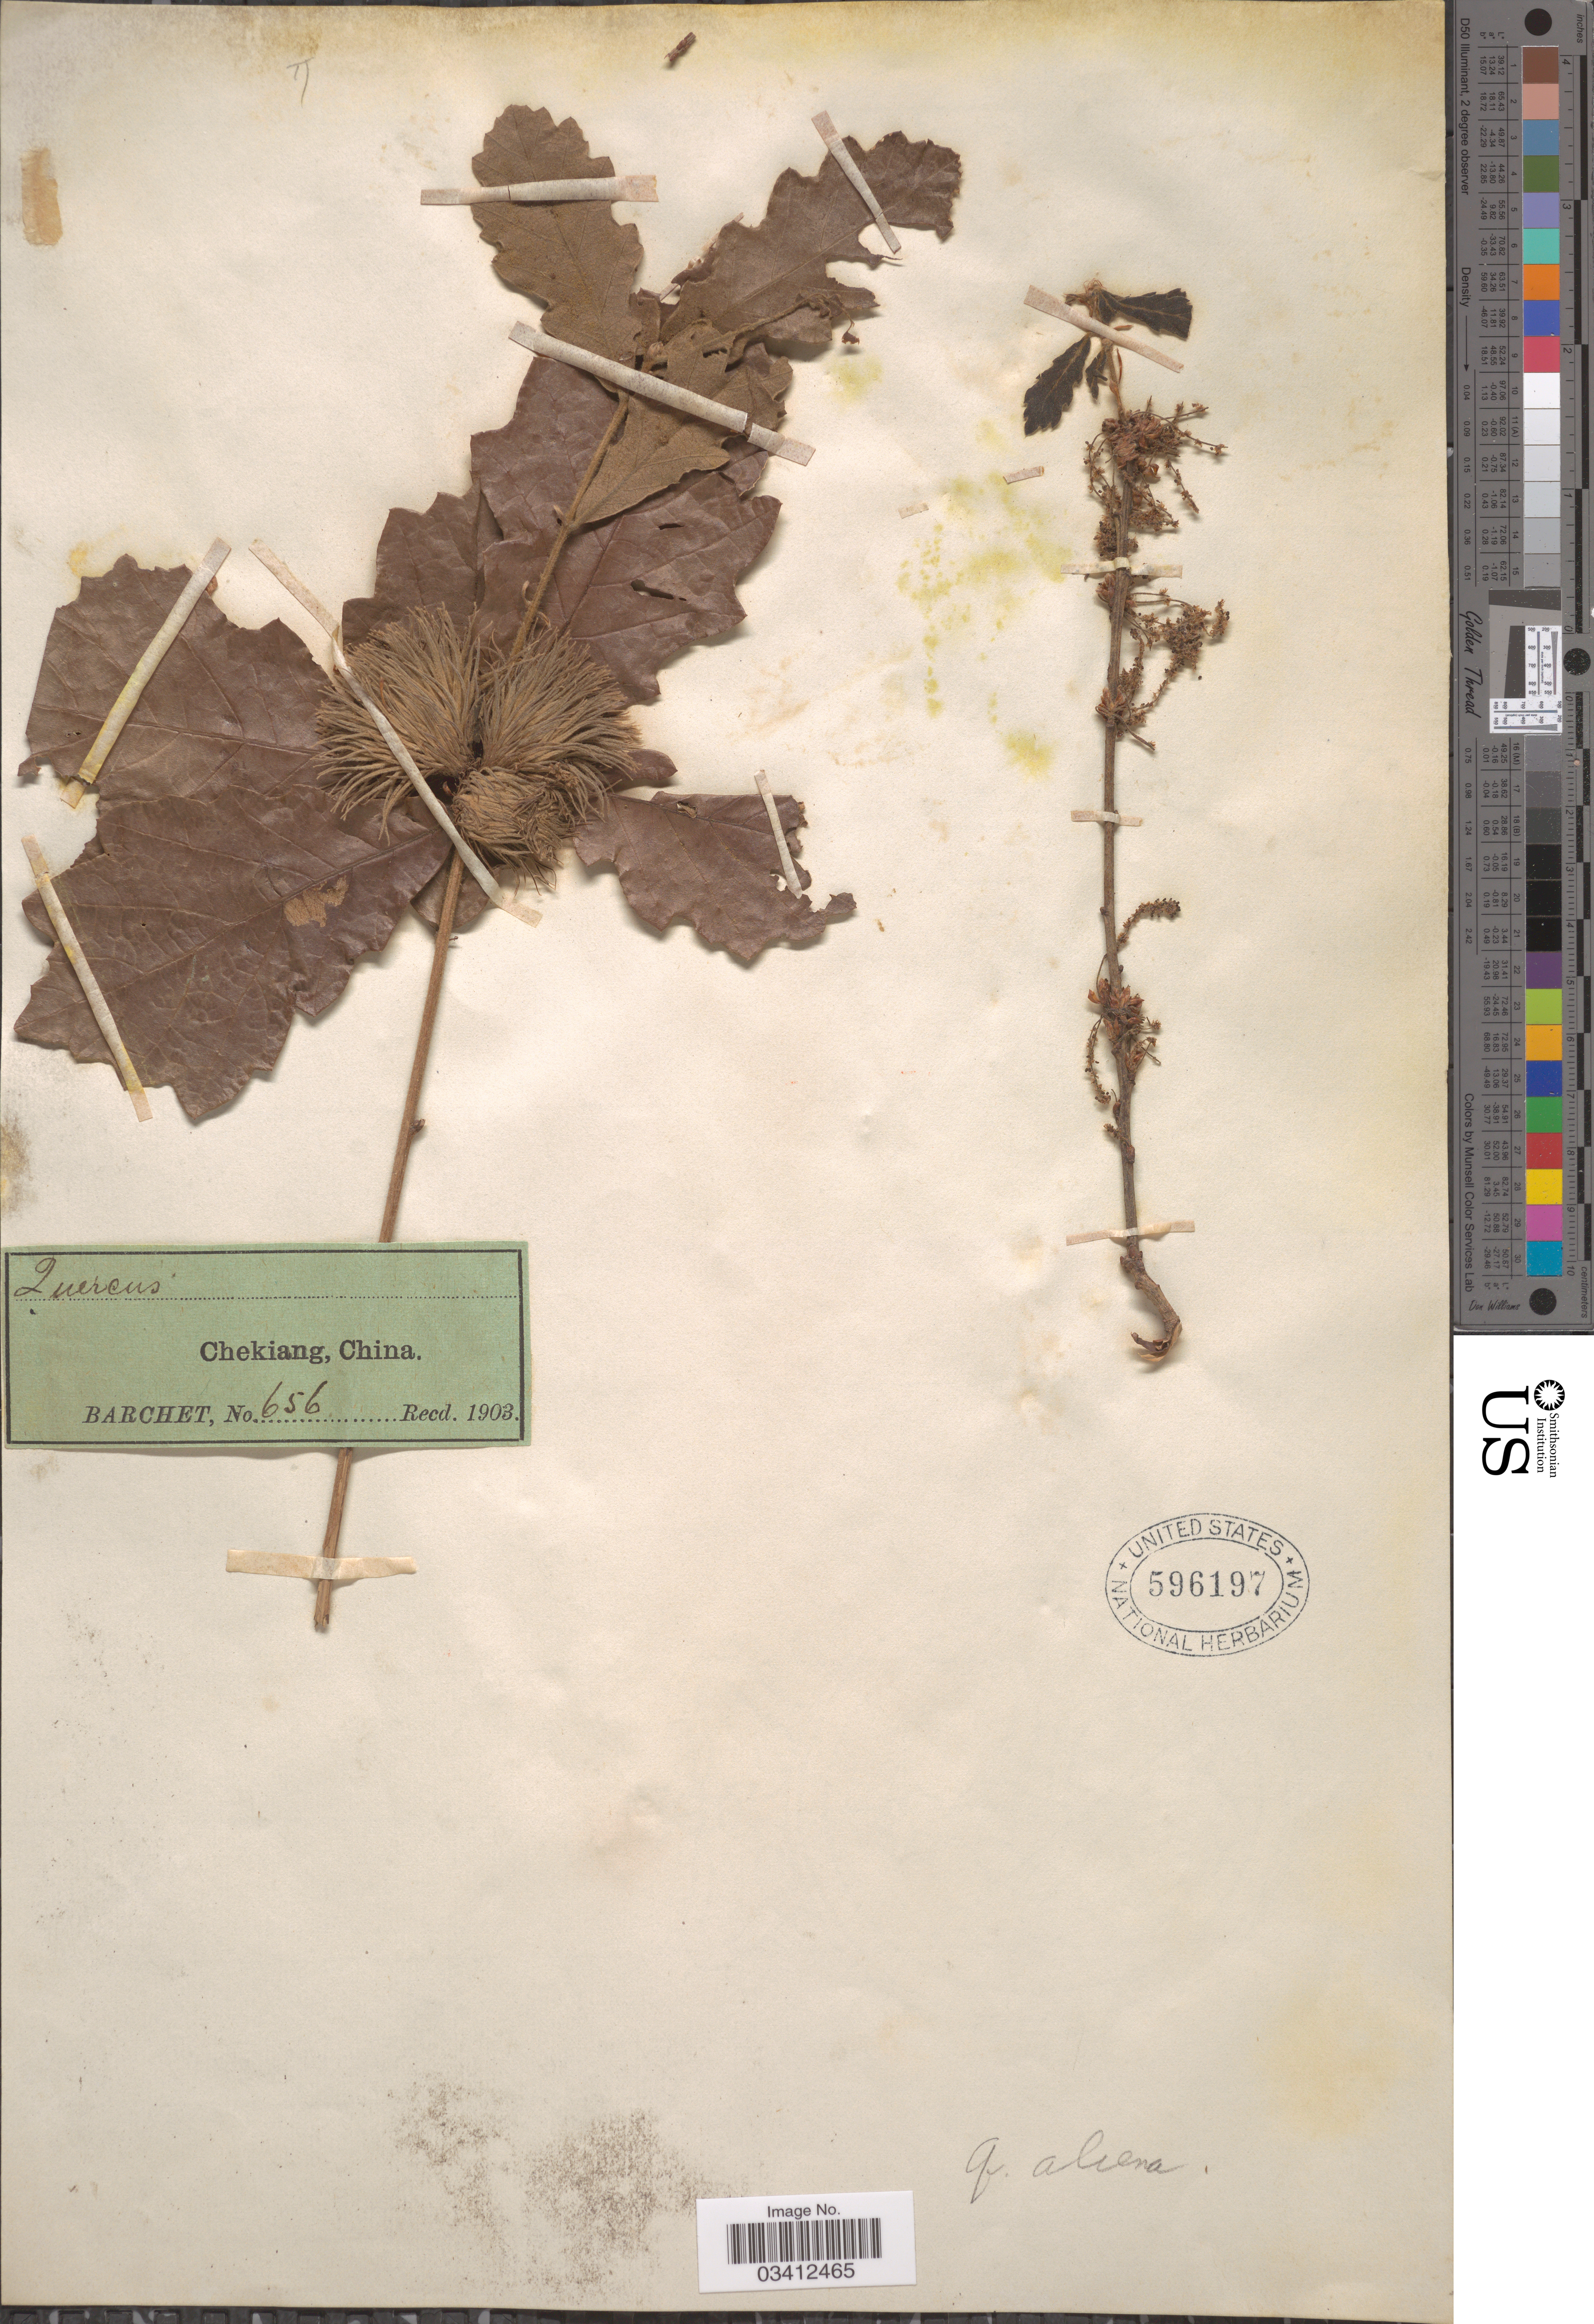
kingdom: Plantae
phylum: Tracheophyta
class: Magnoliopsida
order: Fagales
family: Fagaceae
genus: Quercus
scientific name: Quercus sp.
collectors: Barchet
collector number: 656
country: China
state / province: Zhejiang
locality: Chekiang.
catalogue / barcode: US 596197